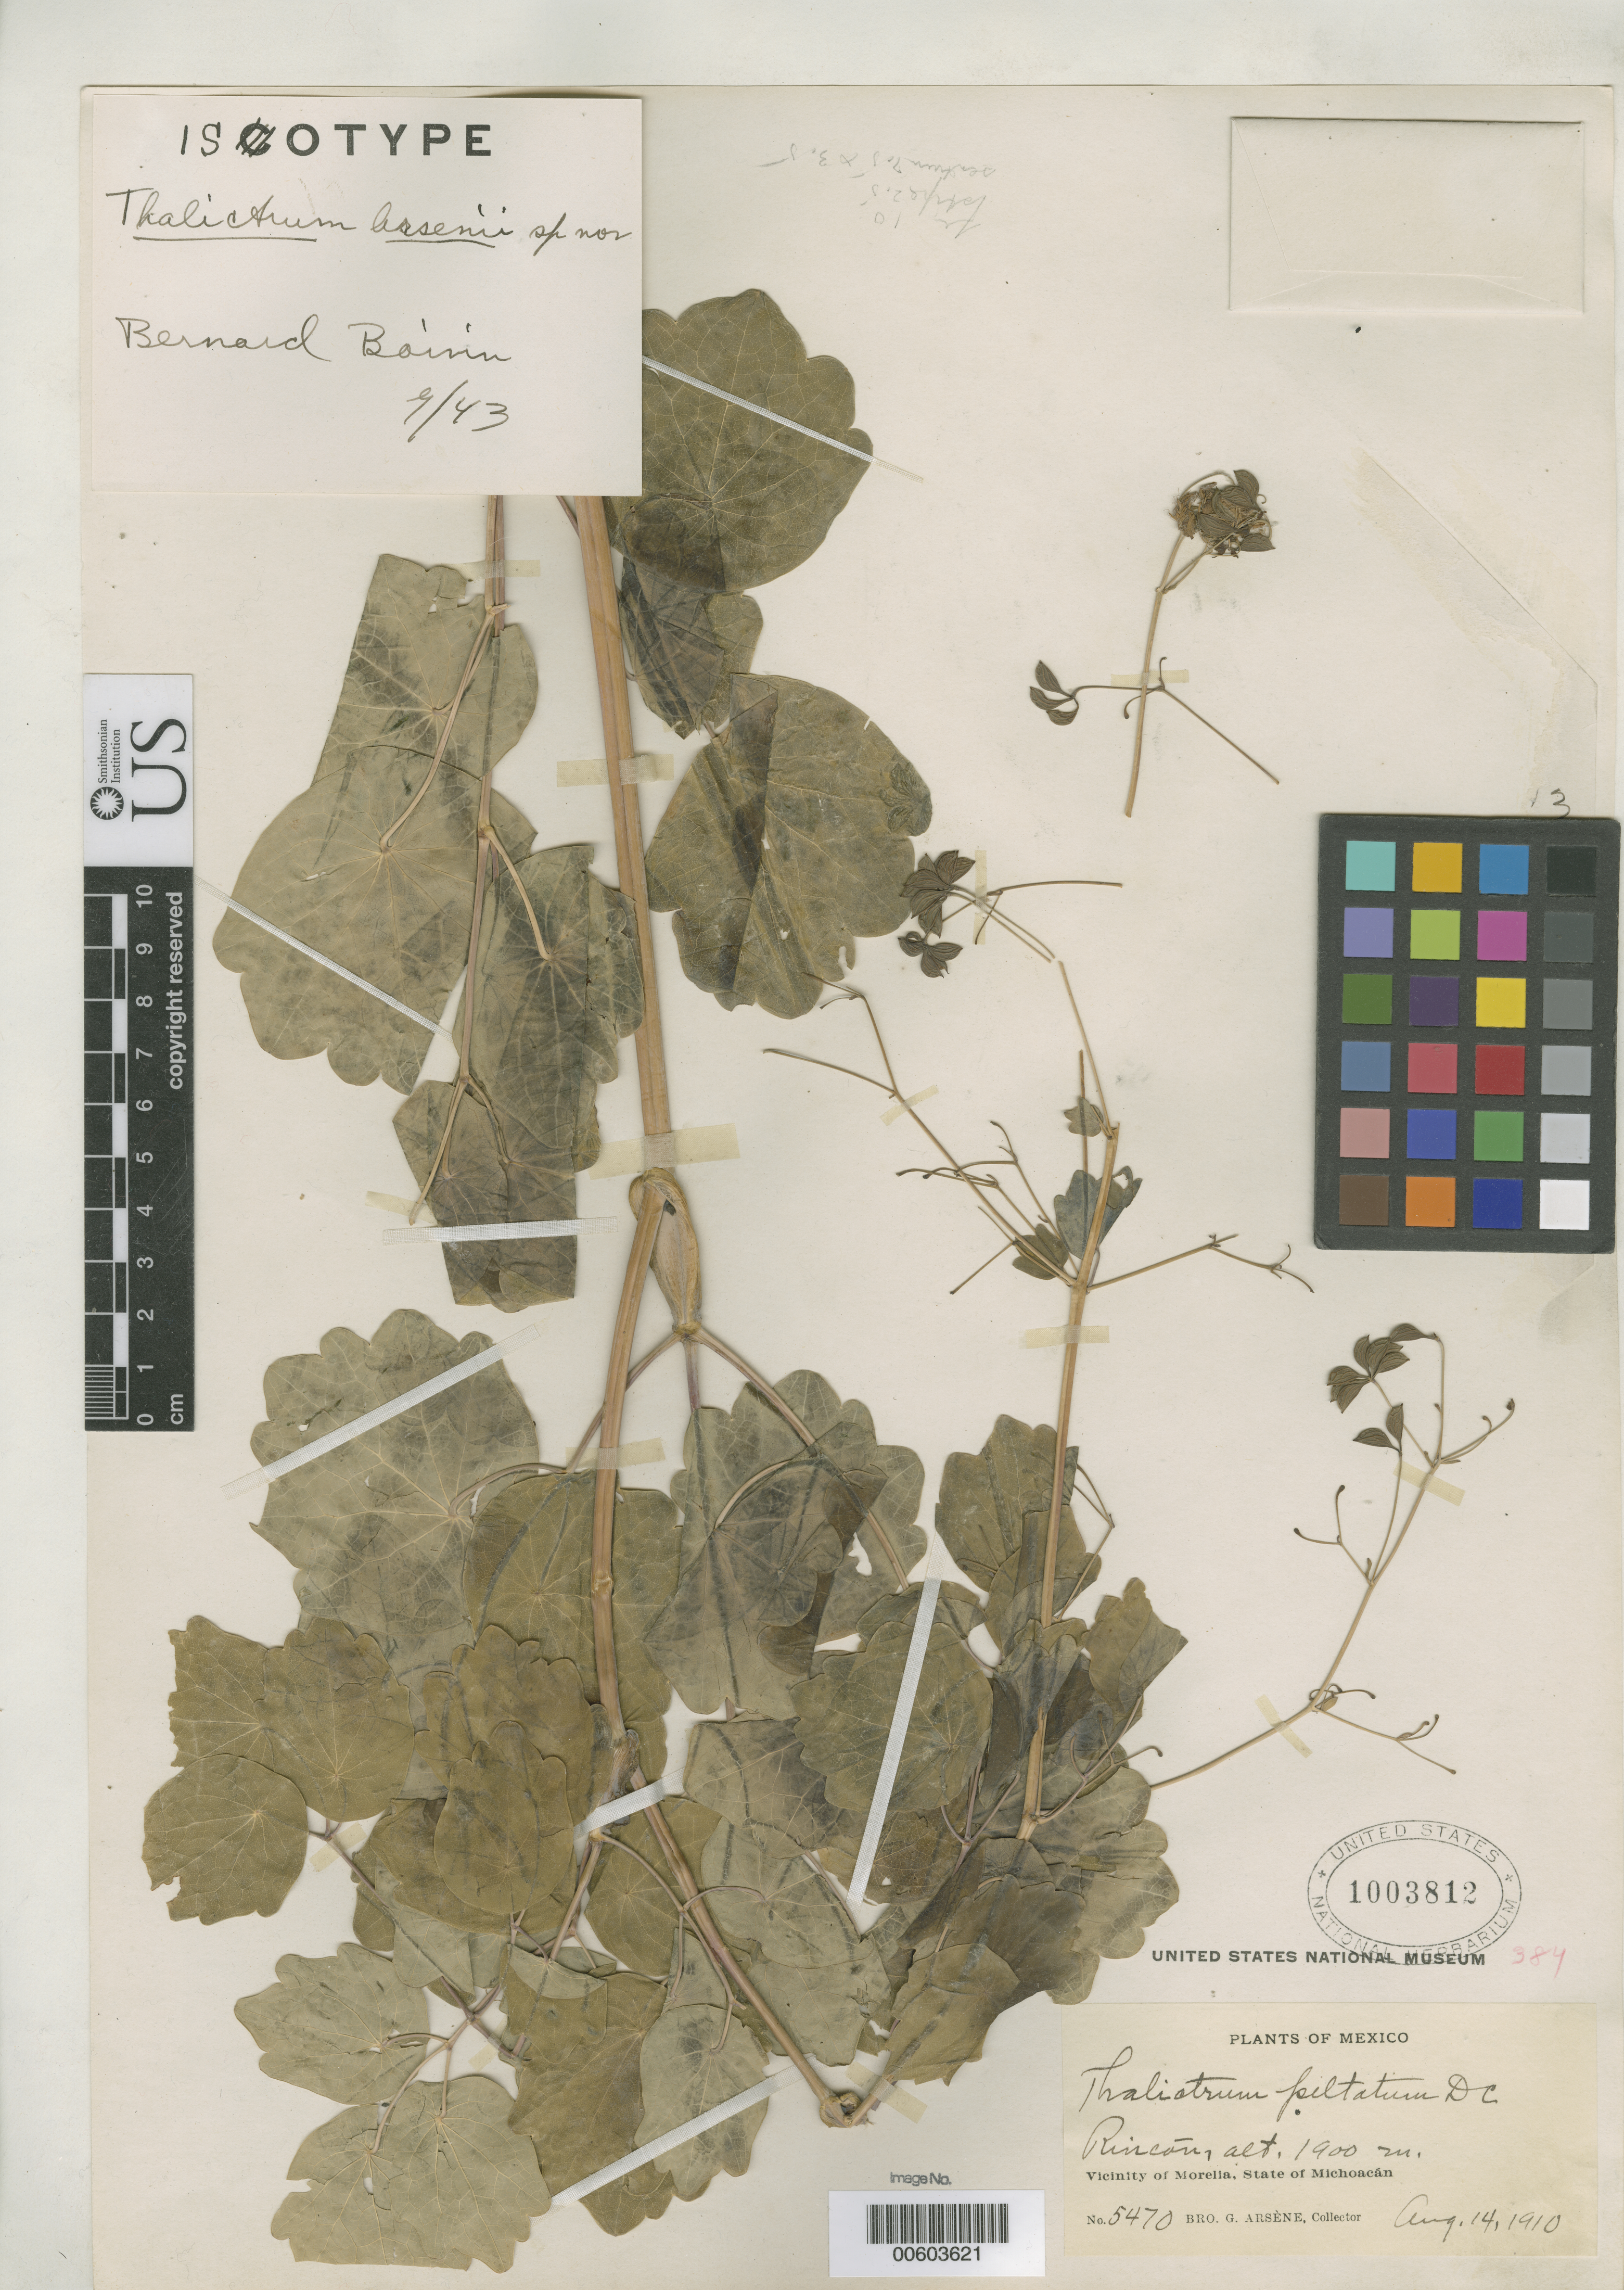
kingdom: Plantae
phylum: Tracheophyta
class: Magnoliopsida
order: Ranunculales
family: Ranunculaceae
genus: Thalictrum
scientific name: Thalictrum arsenii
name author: B. Boivin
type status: Isotype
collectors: Bro. G. Arsène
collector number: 5470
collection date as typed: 14 Aug 1910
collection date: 1910-08-14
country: Mexico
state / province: Michoacán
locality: Rincon, vicinity of Morelia.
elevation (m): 1900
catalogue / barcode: US 1003812